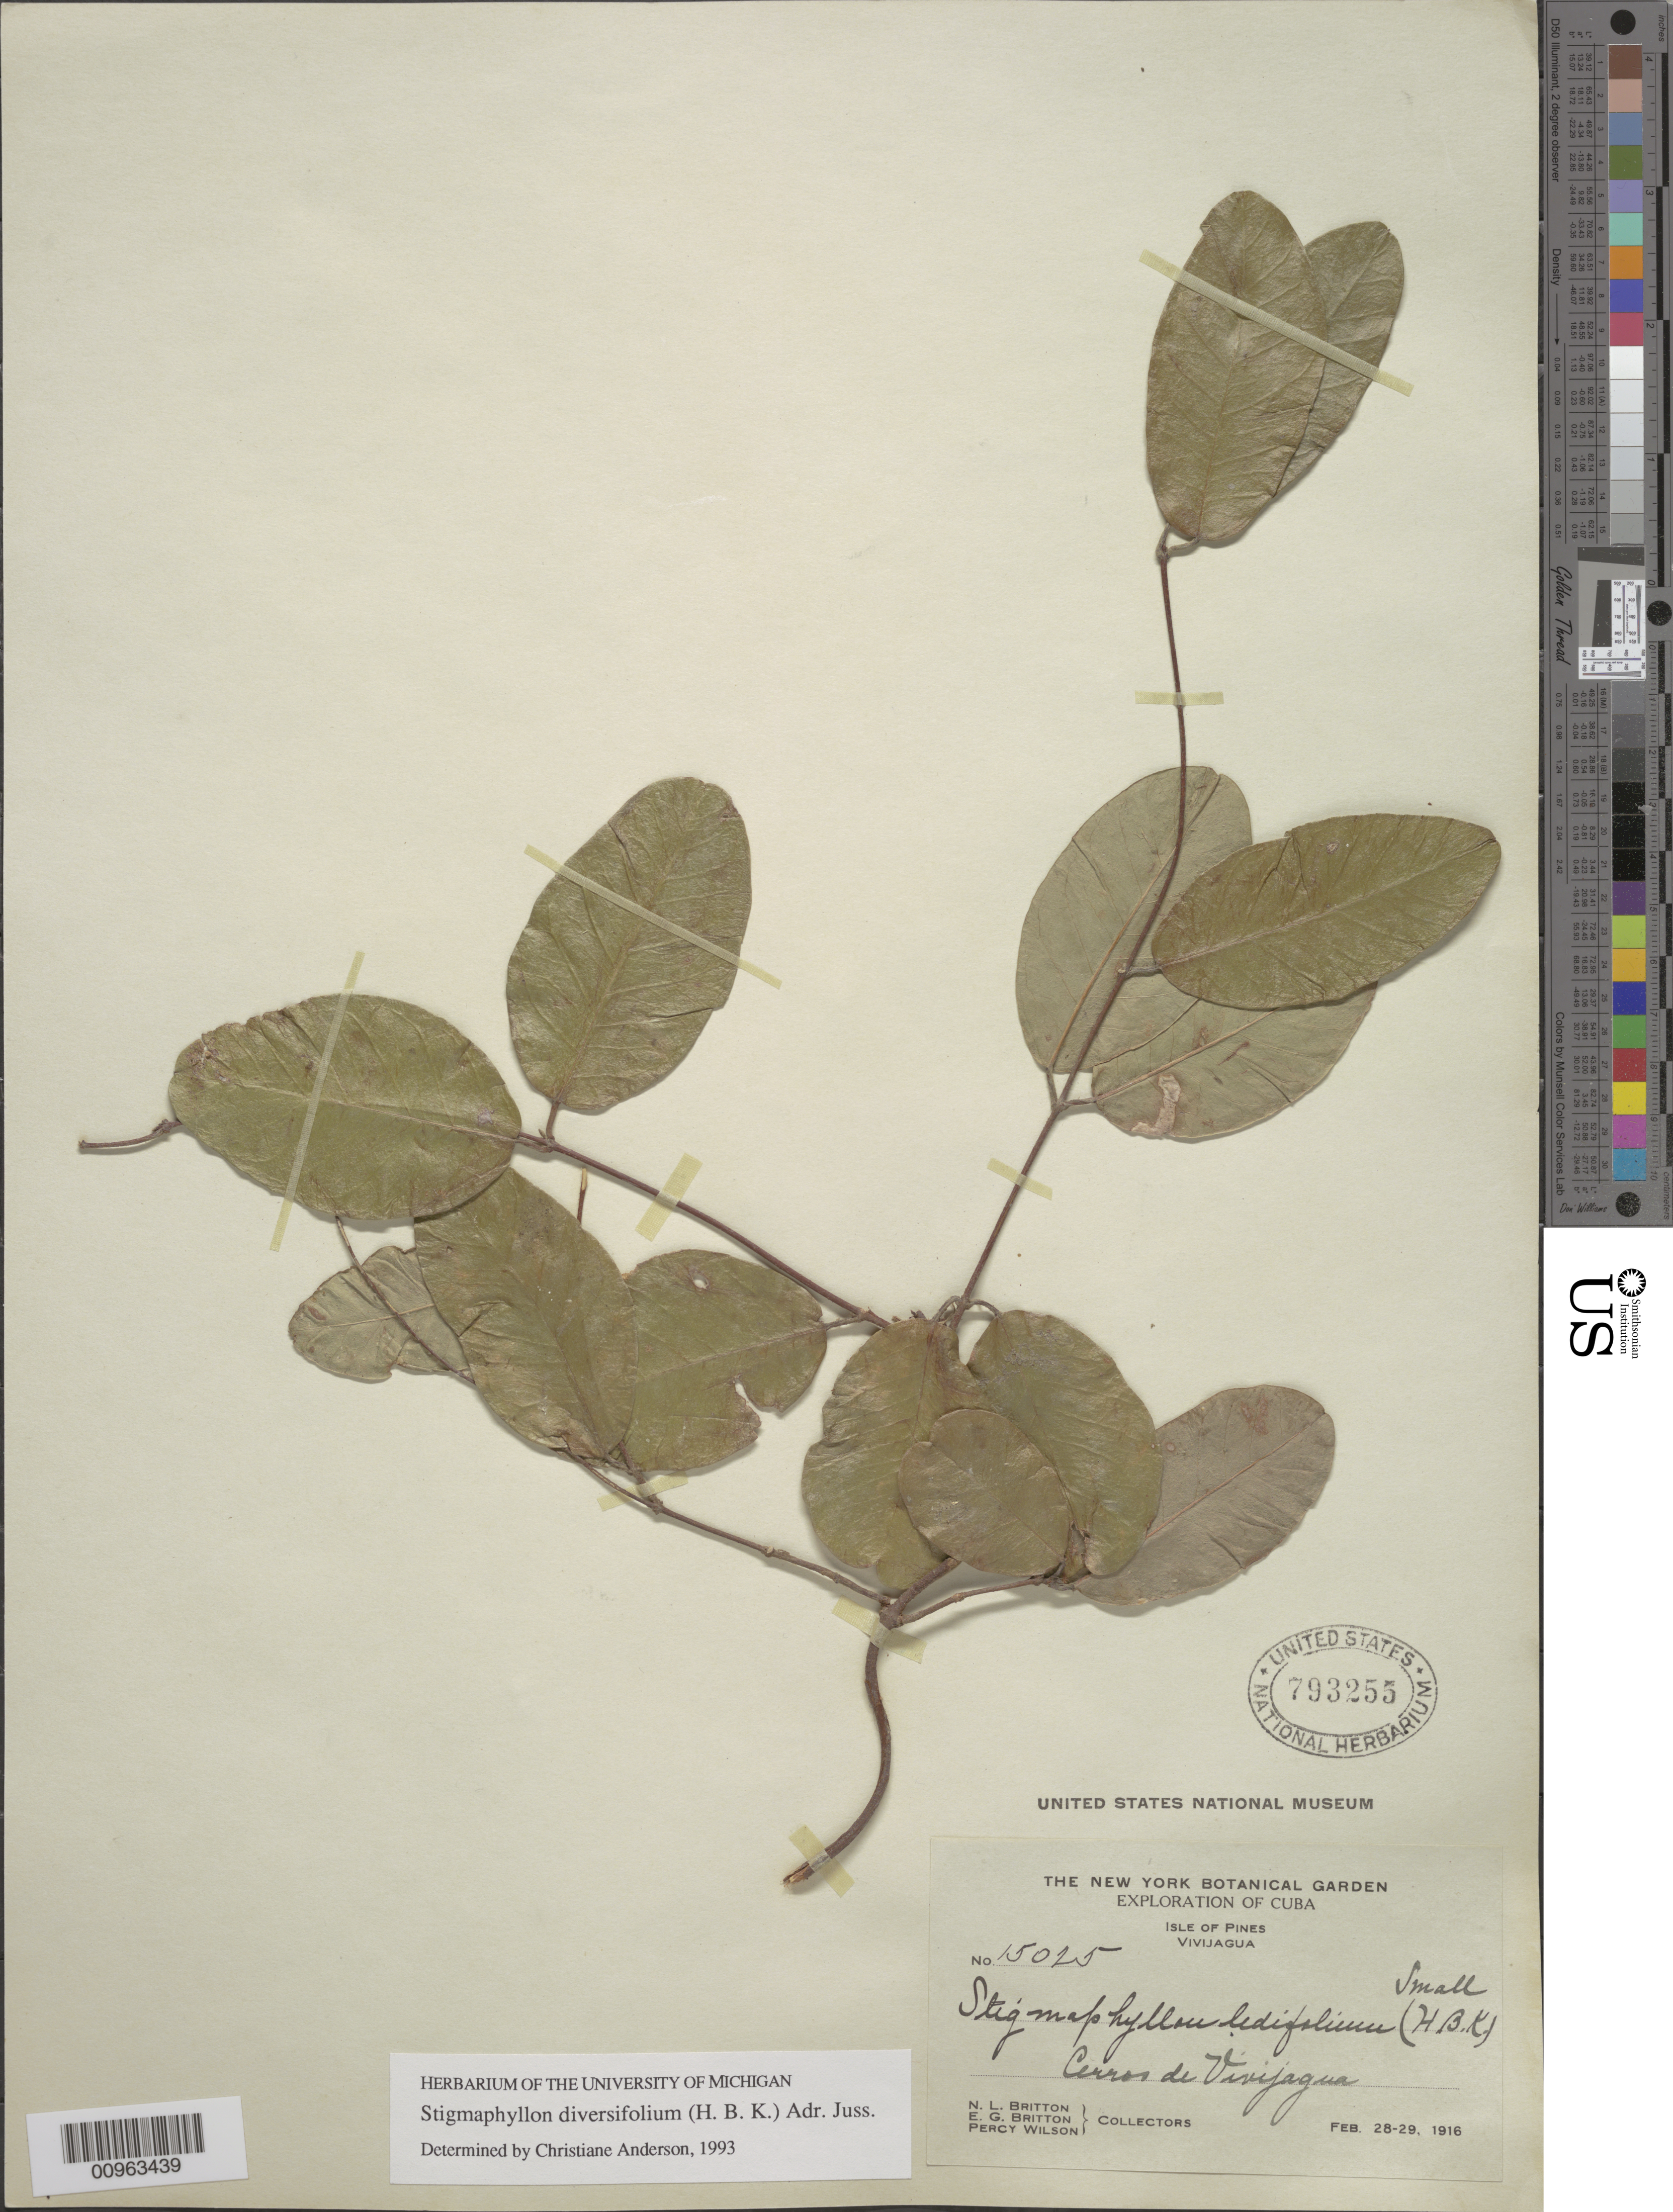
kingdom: Plantae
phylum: Tracheophyta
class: Magnoliopsida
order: Malpighiales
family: Malpighiaceae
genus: Stigmaphyllon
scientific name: Stigmaphyllon diversifolium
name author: (Kunth) A. Juss.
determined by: Anderson, C.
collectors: N. Britton, E. G. Britton & P. Wilson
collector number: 15025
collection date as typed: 28 Feb 1916 to 29 Feb 1916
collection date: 1916-02-28/1916-02-29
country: Cuba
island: Isla de la Juventud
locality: Vivijagua, Cerros de Vivijagua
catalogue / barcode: US 793255